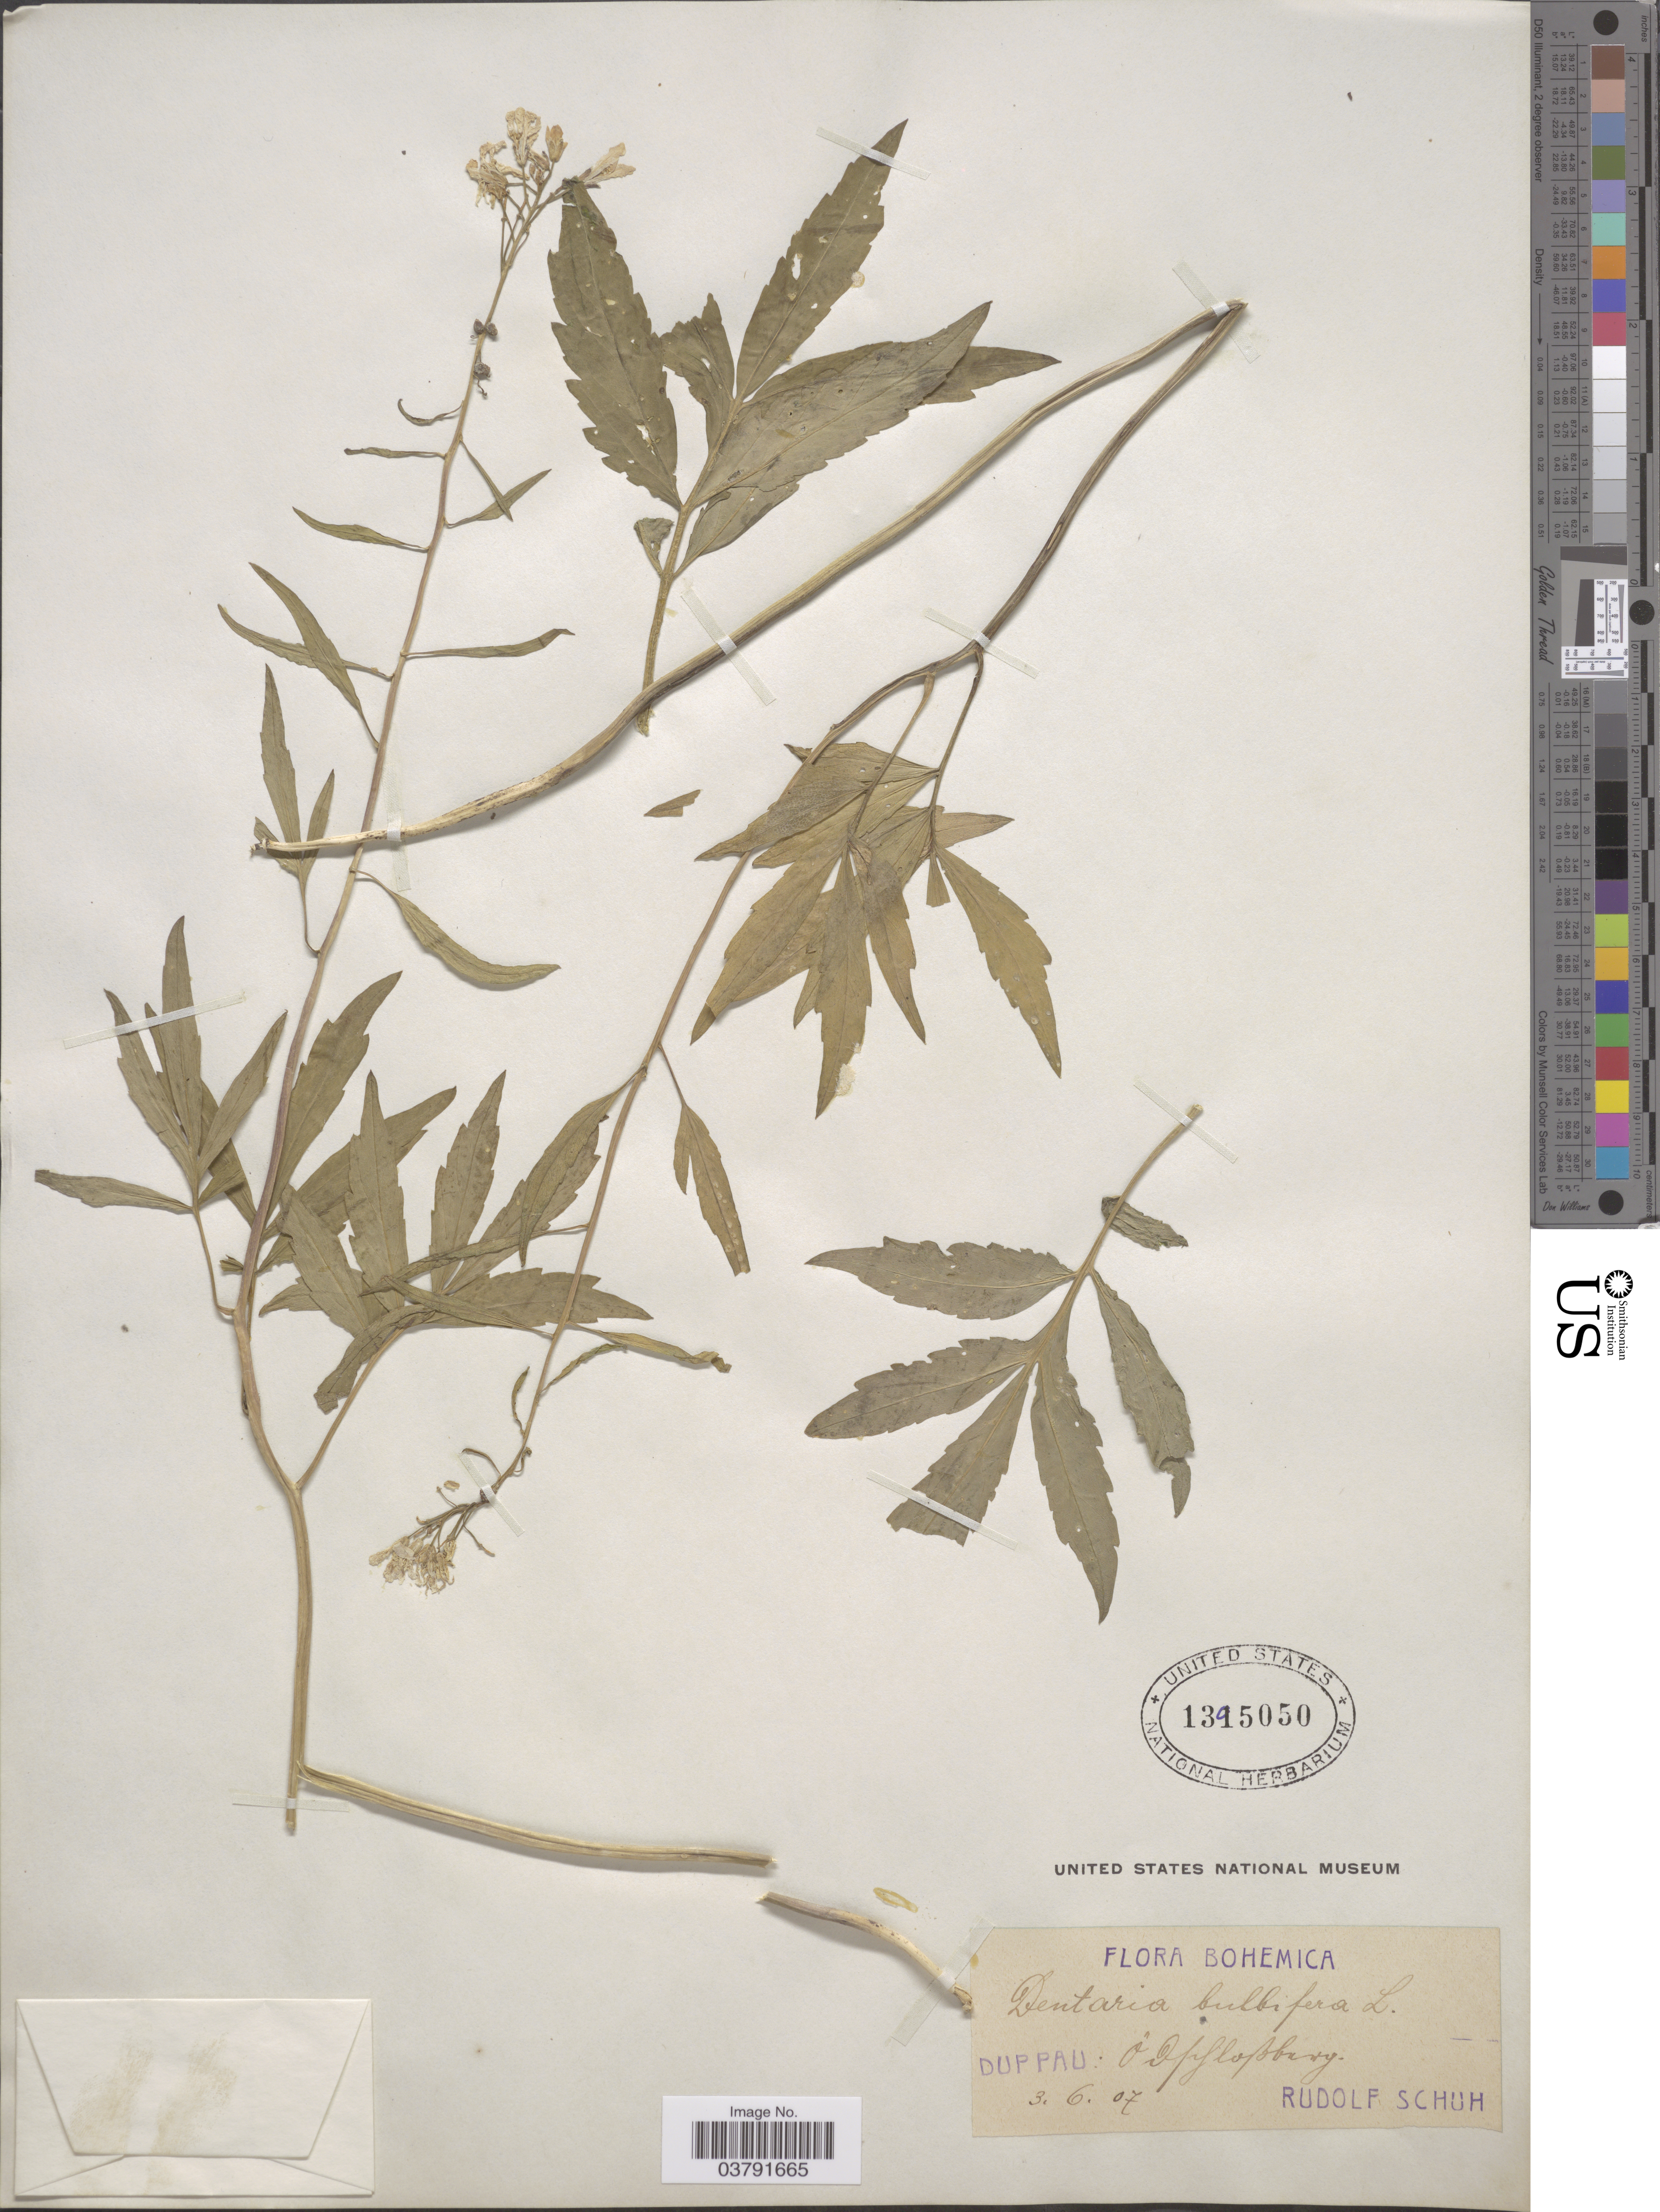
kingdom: Plantae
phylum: Tracheophyta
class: Magnoliopsida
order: Brassicales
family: Brassicaceae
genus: Dentaria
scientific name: Dentaria bulbifera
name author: L.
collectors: R. Schuh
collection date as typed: Transcribed d/m/y: 3/6/7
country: Czechia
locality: Bohemica. Duppau: O Qfiflosbury. [interpreted]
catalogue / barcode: US 1395050